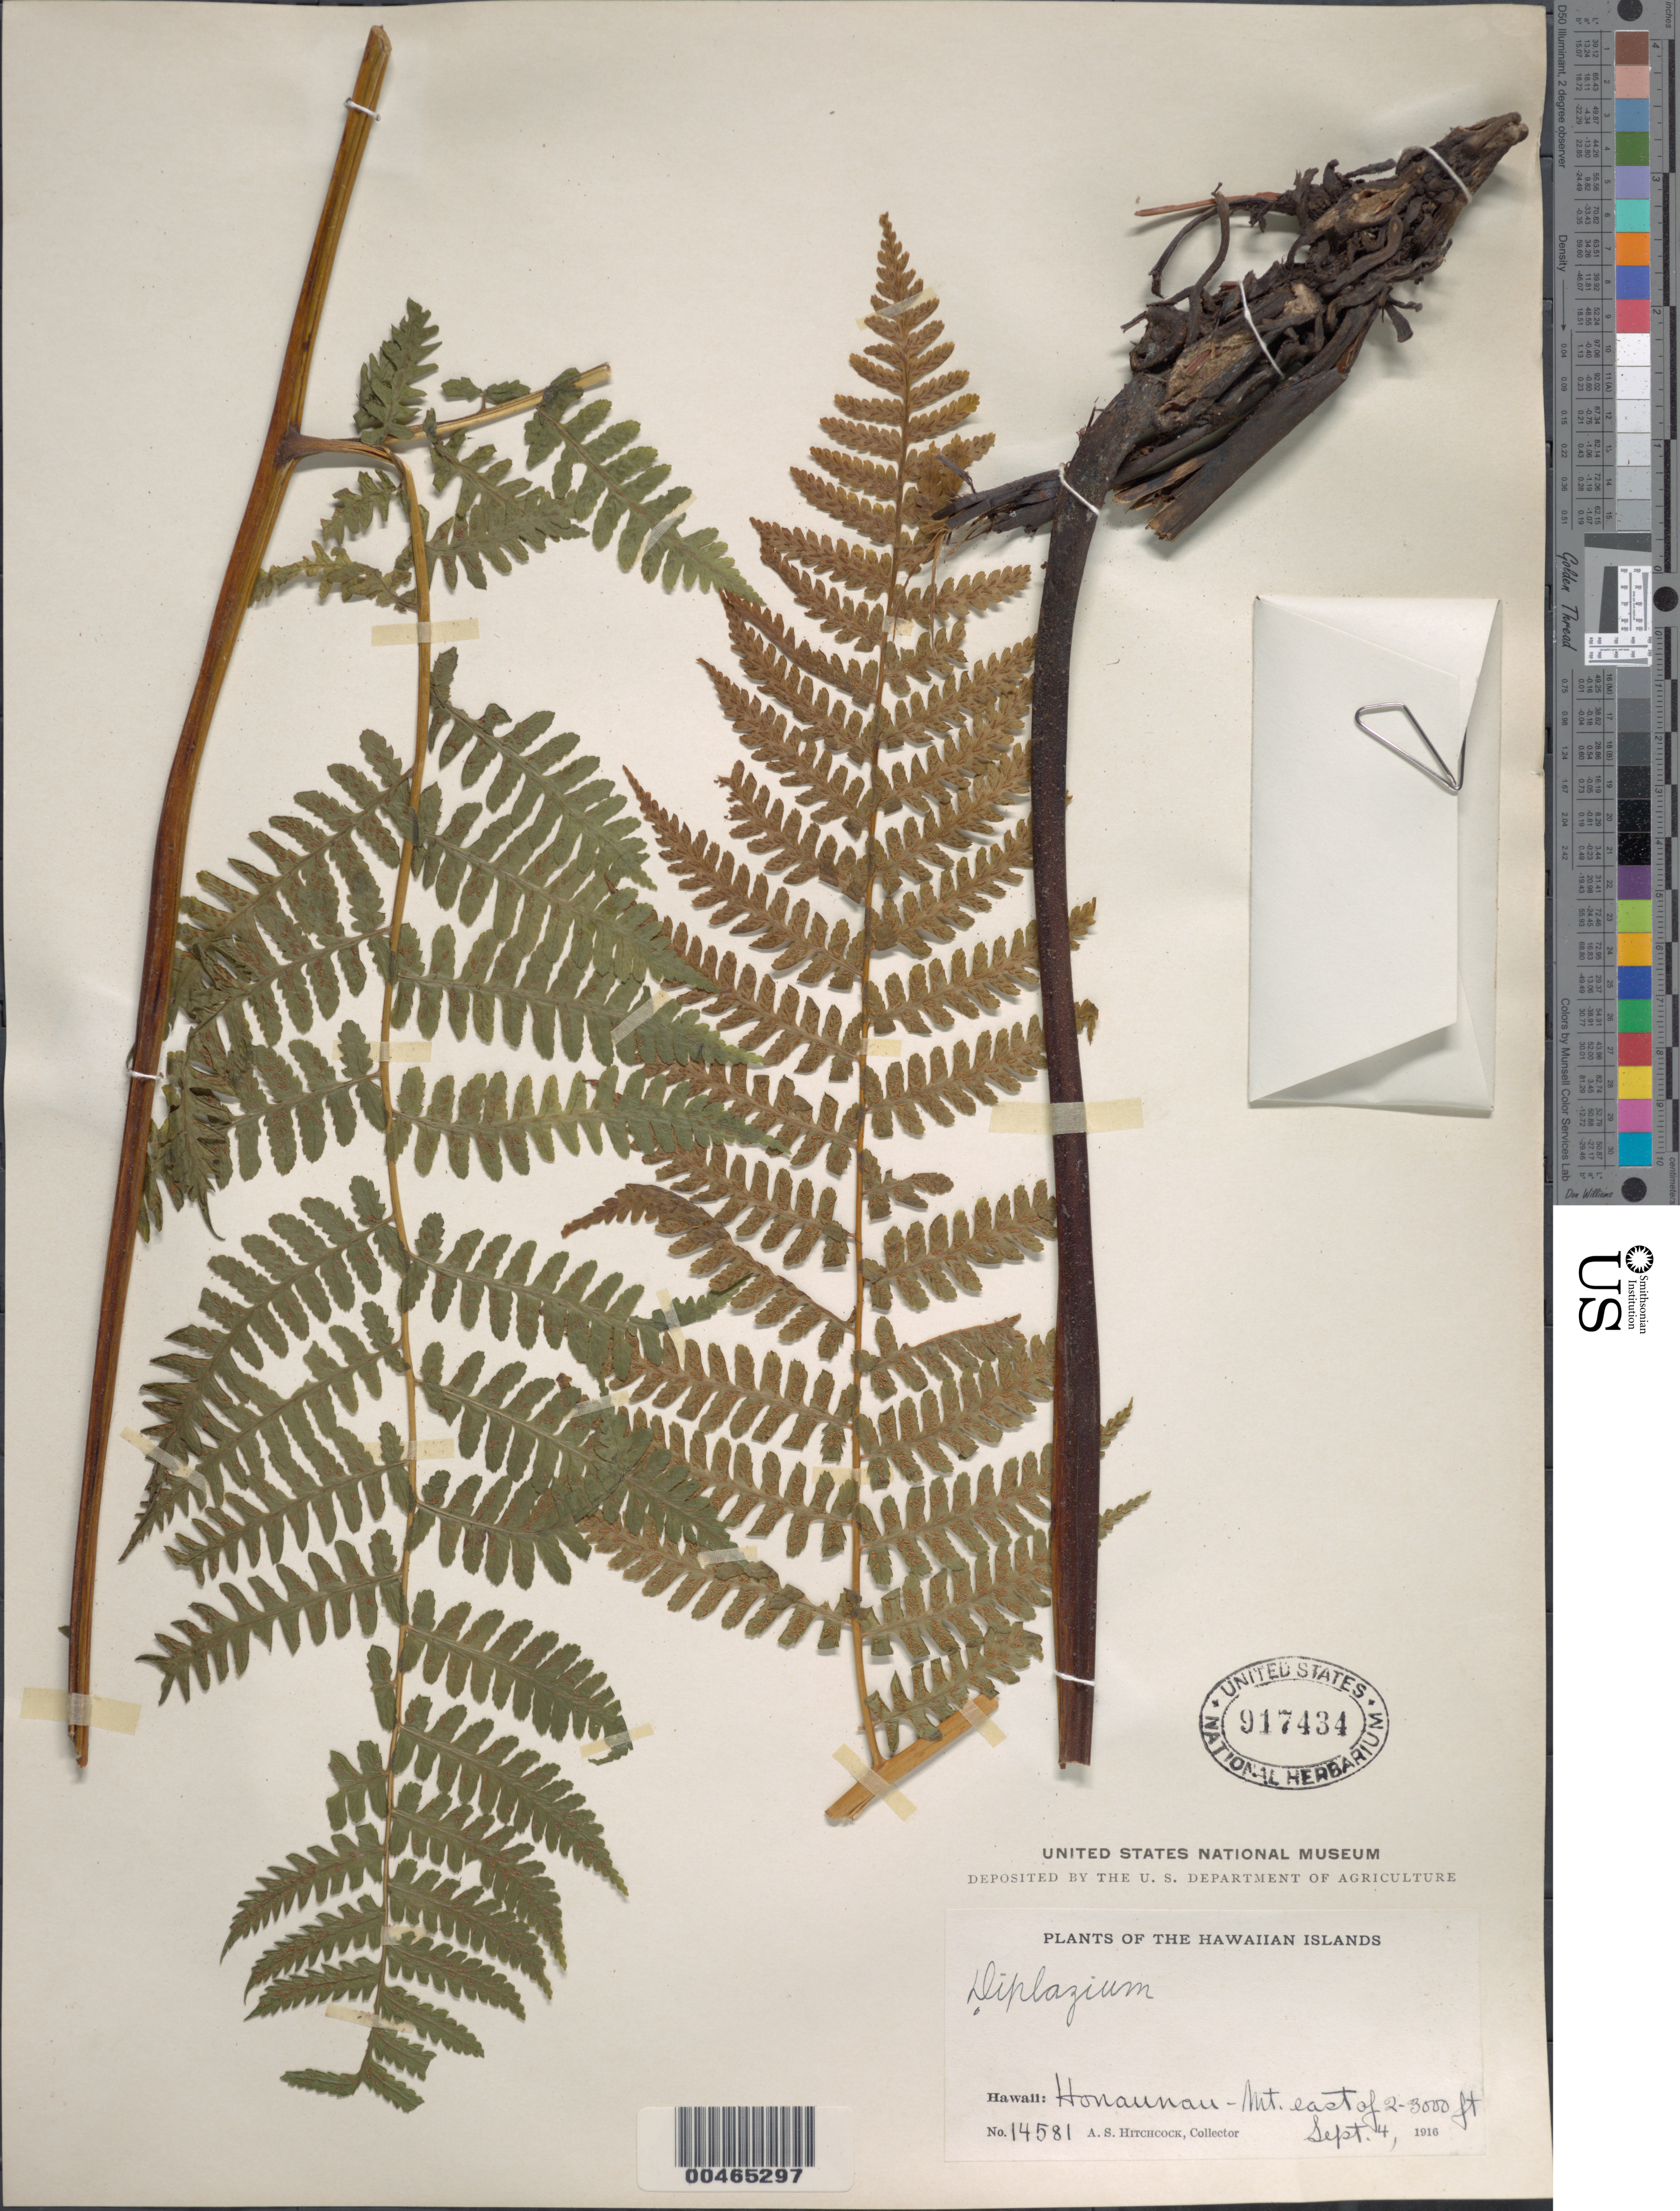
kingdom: Plantae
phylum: Tracheophyta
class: Polypodiopsida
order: Polypodiales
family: Athyriaceae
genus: Diplazium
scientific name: Diplazium sandwichianum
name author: (C. Presl) Diels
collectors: A. S. Hitchcock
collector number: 14581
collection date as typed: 4 Sep 1916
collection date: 1916-09-04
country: United States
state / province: Hawaii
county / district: Hawaii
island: Hawaii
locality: Honaunau, Mountain E of, Hawaii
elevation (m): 610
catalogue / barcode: US 917434